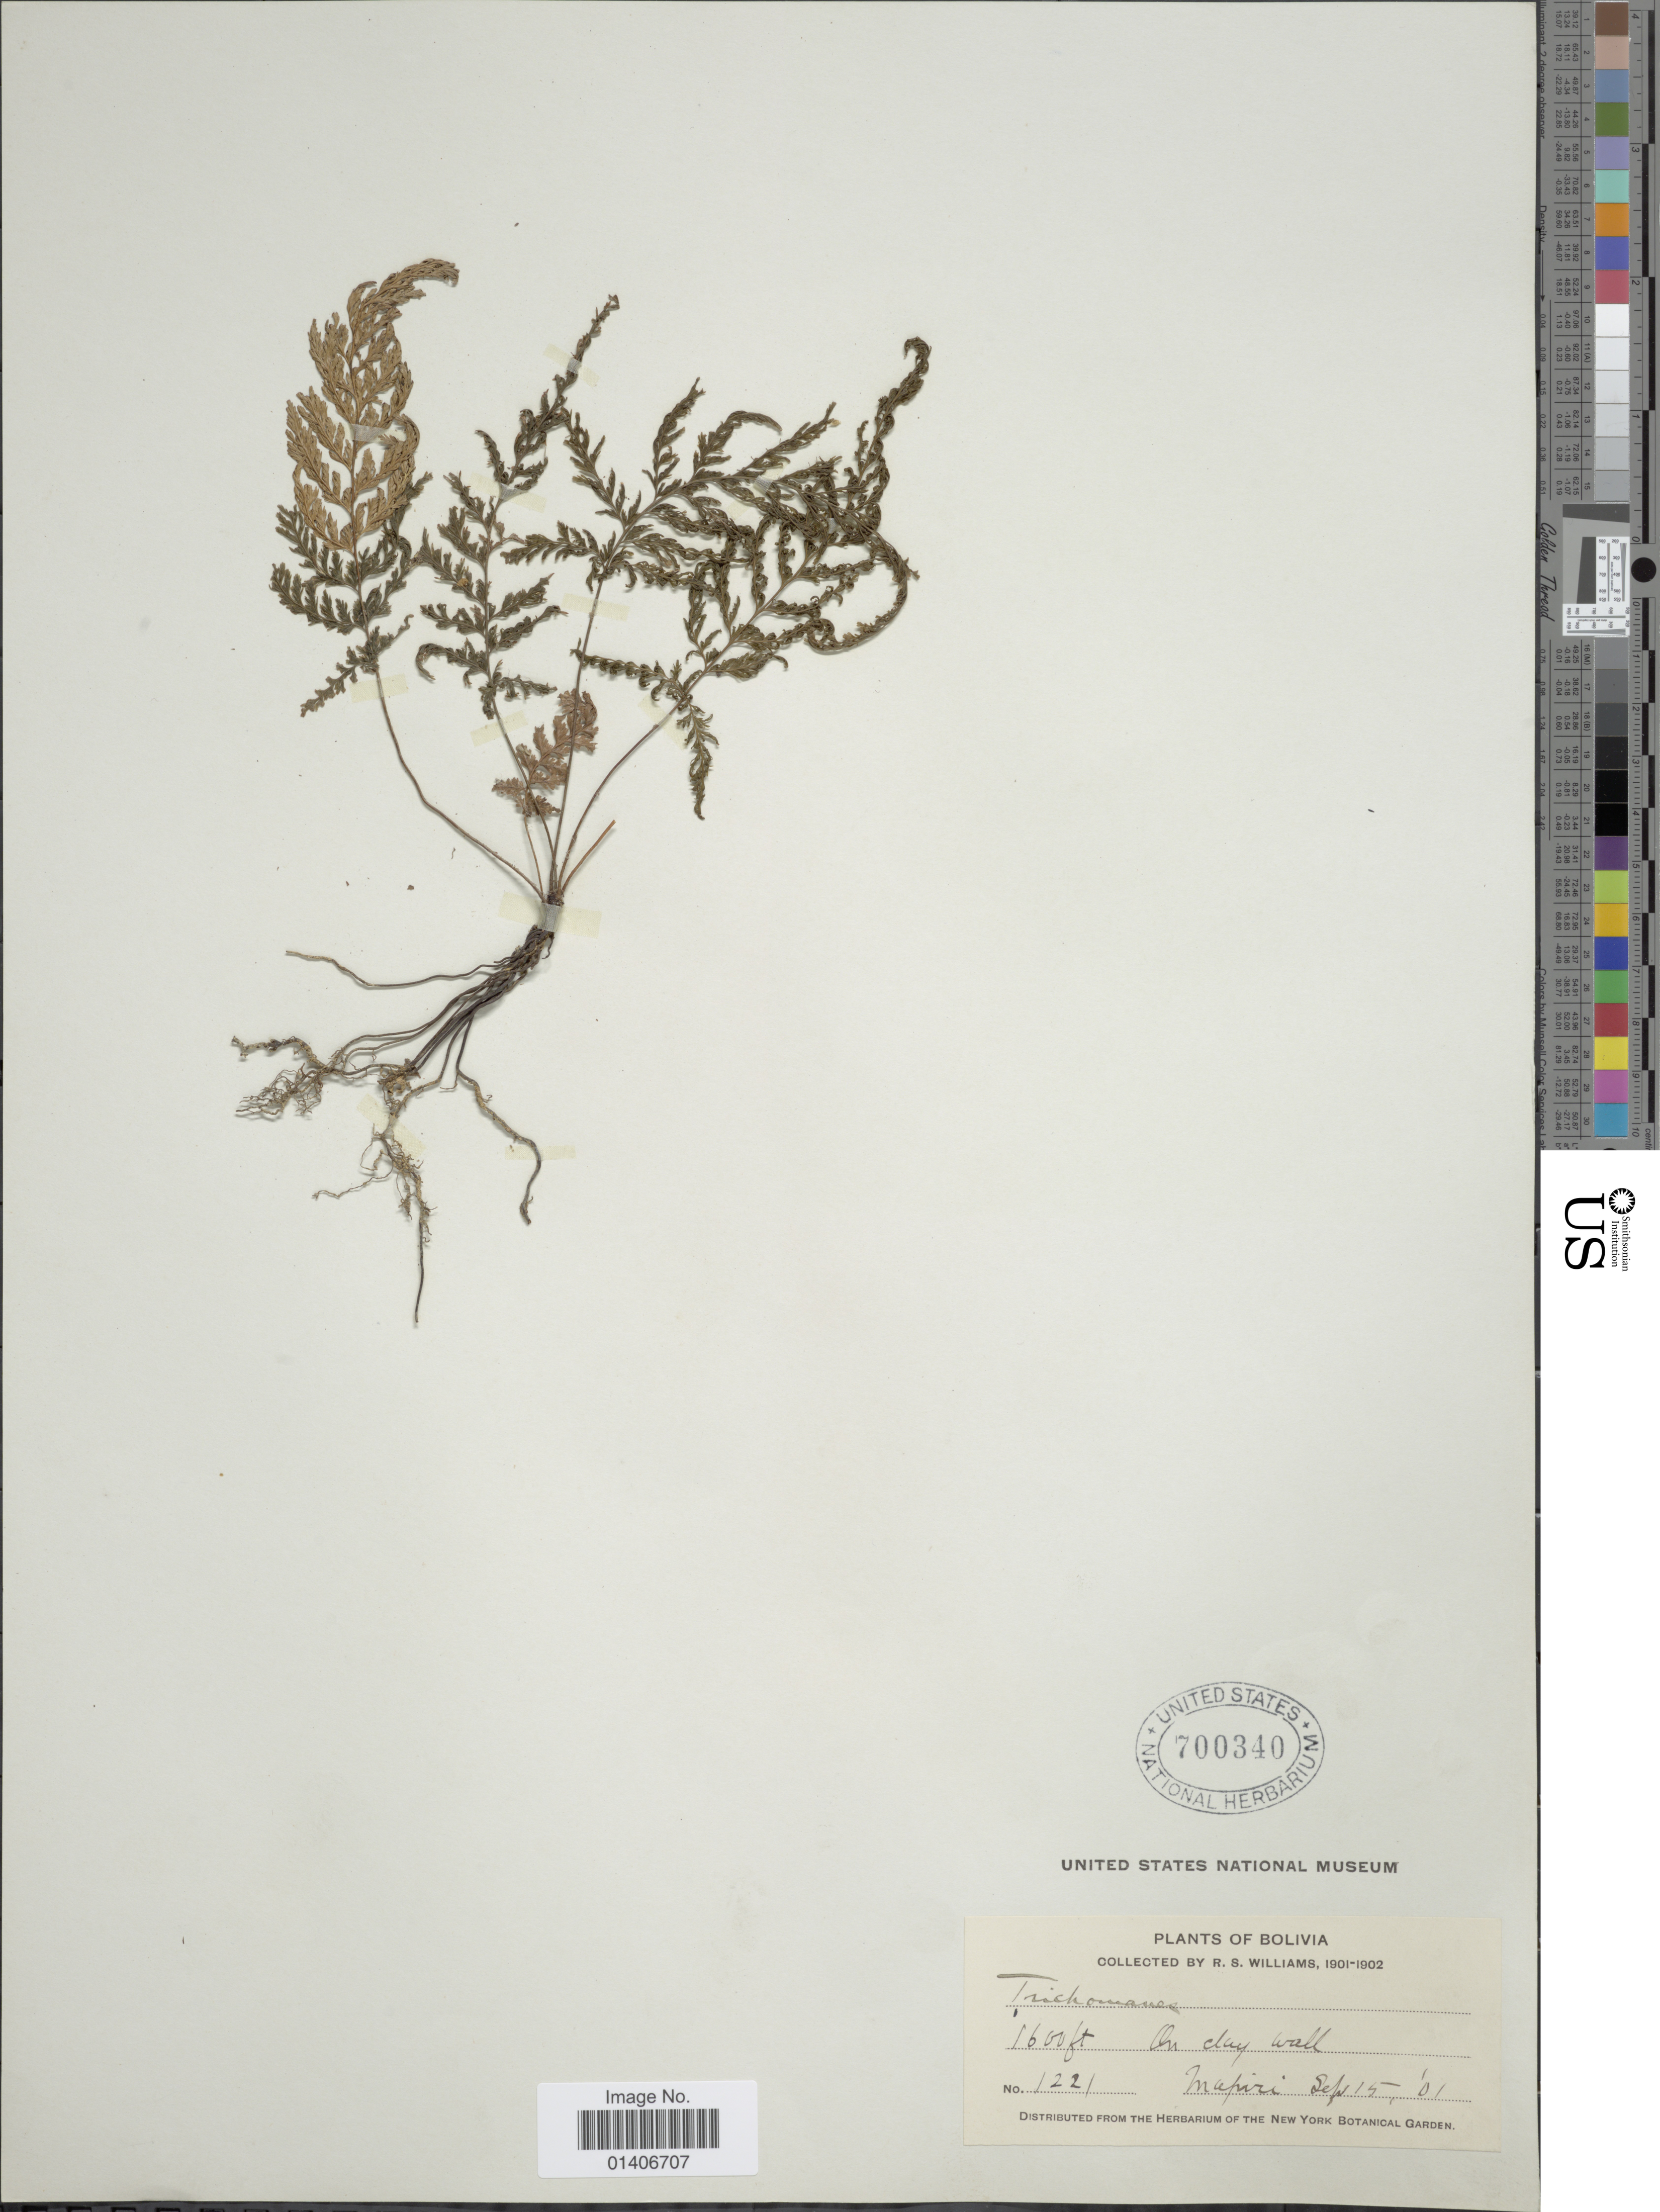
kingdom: Plantae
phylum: Tracheophyta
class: Polypodiopsida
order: Hymenophyllales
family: Hymenophyllaceae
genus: Abrodictyum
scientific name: Abrodictyum rigidum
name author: (Sw.) Ebihara & Dubuisson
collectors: R. S. Williams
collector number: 1221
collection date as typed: Sep. 15, 1901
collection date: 1901-09-15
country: Bolivia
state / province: La Páz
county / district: Larecaja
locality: Mapiri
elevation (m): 488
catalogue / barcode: US 700340